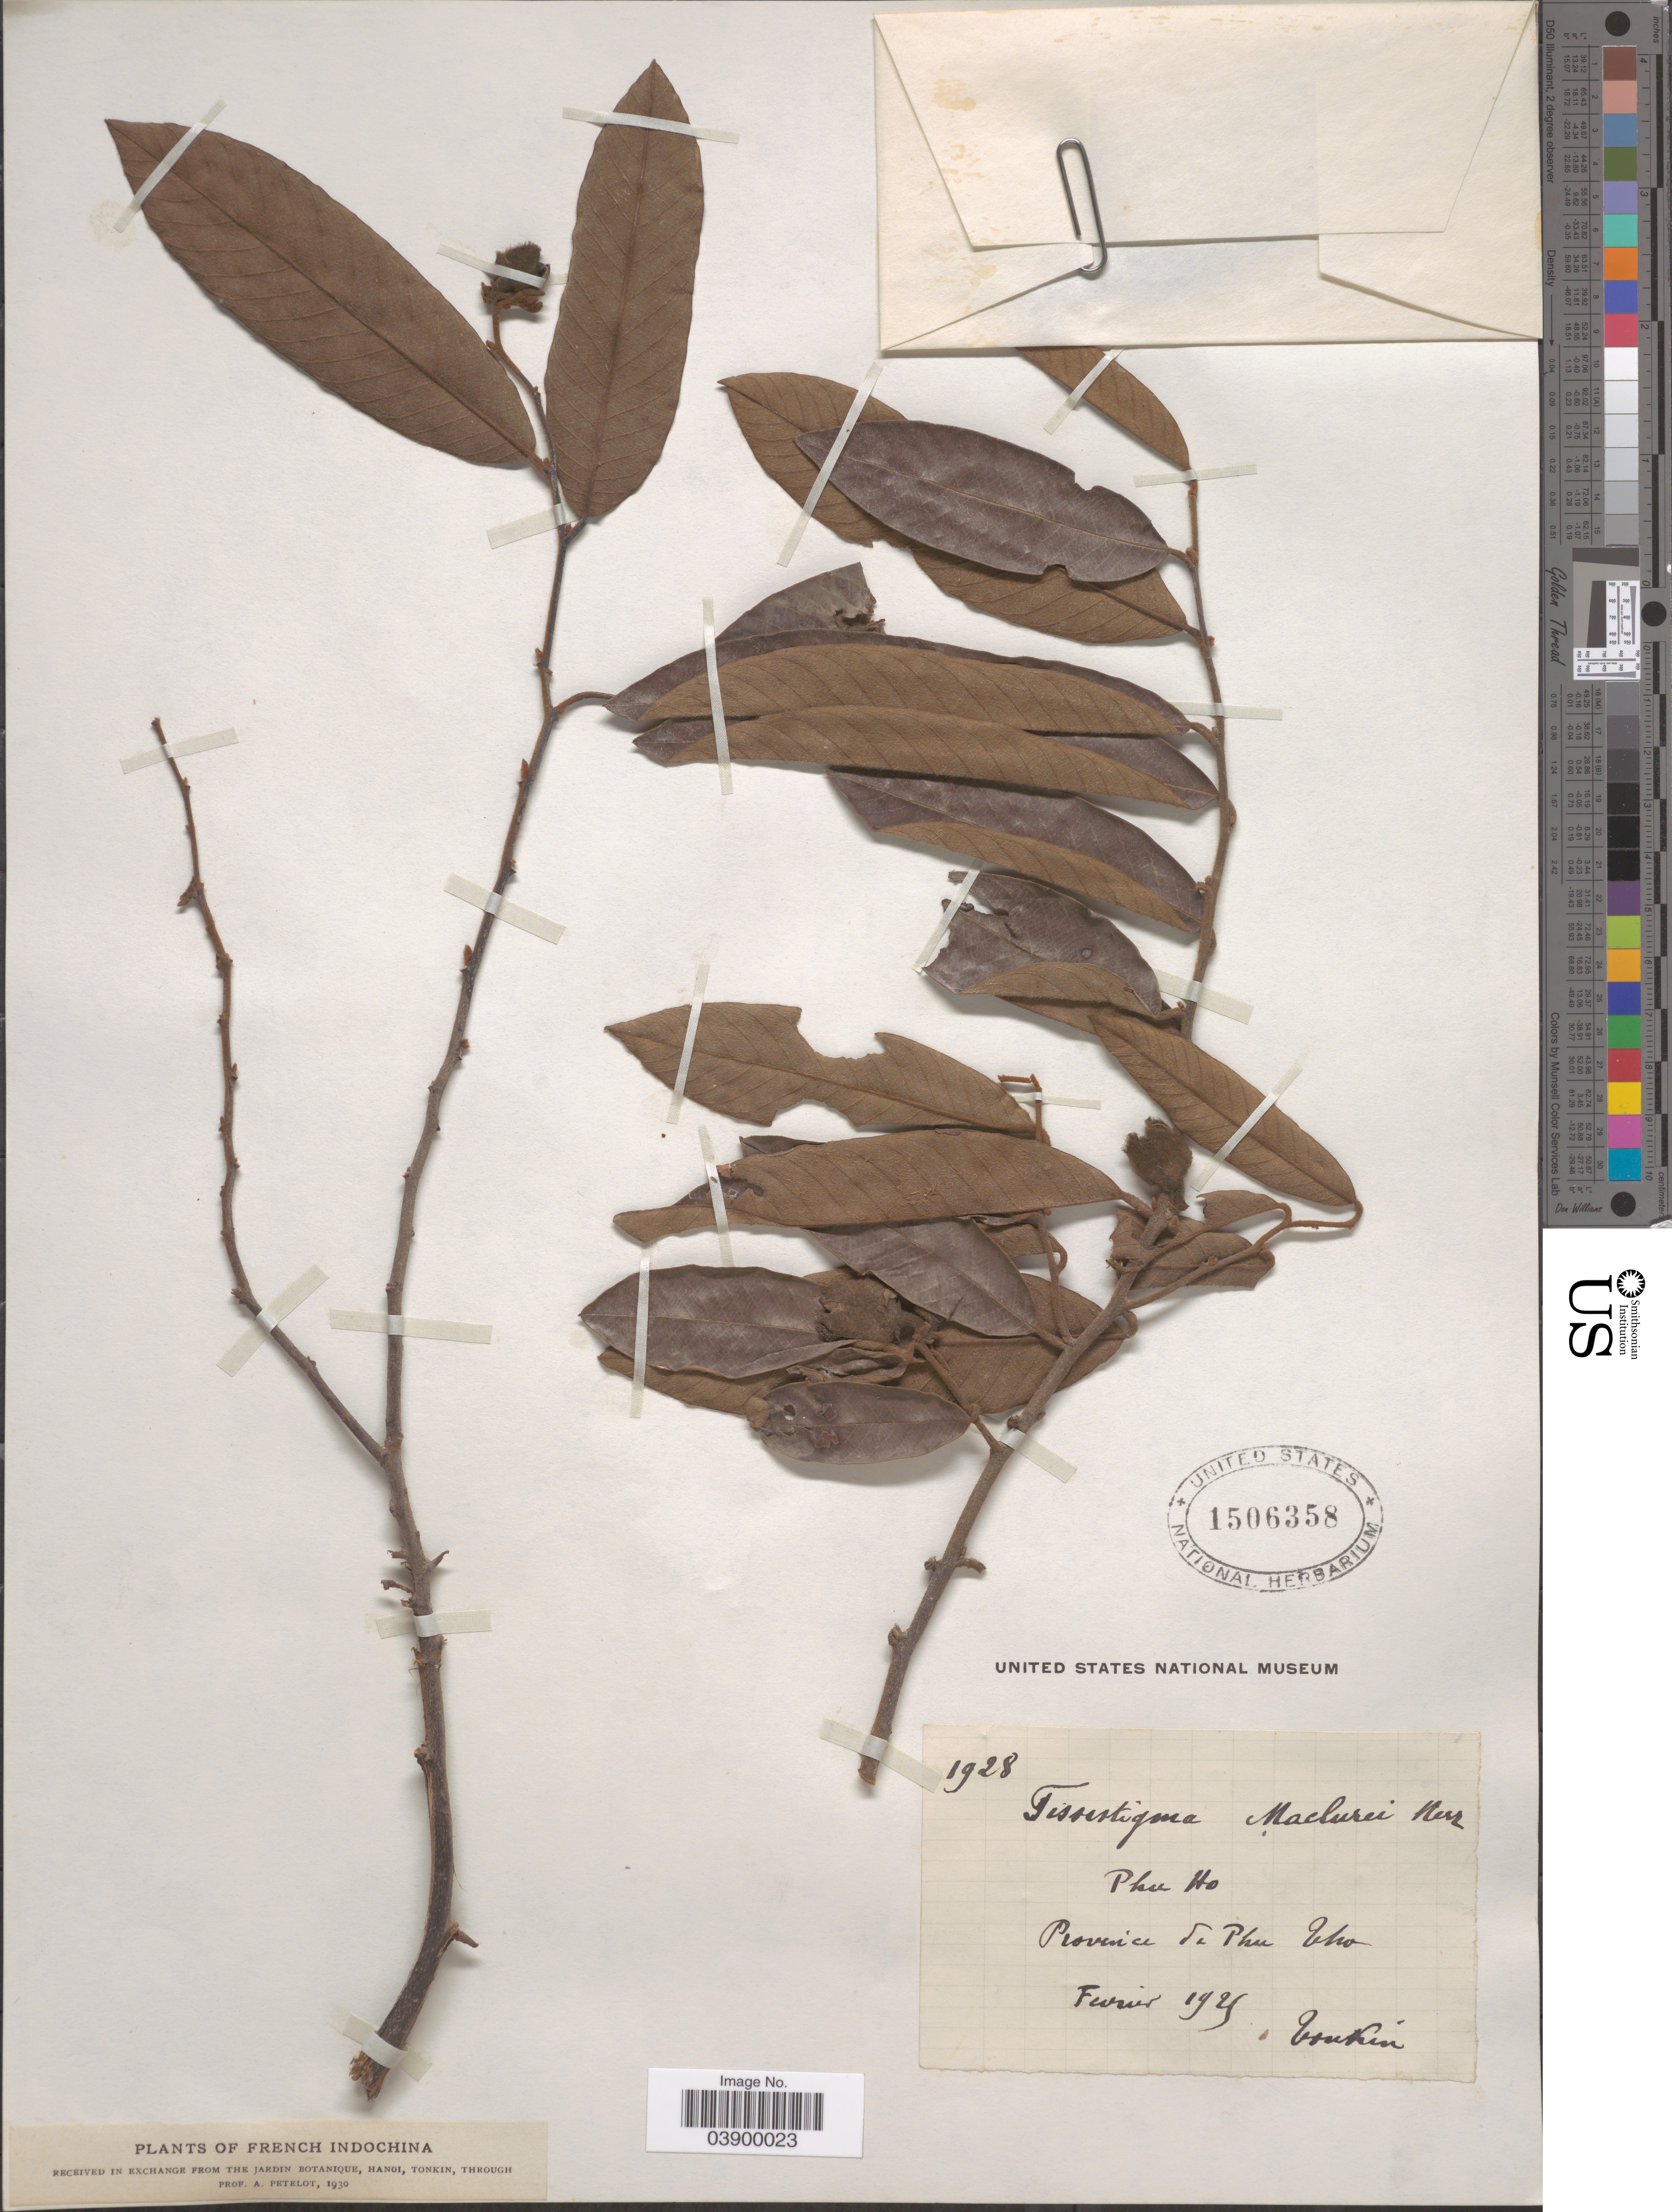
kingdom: Plantae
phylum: Tracheophyta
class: Magnoliopsida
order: Magnoliales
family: Annonaceae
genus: Fissistigma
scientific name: Fissistigma maclurei Merr. nom. illeg. hom.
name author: Merr.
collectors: P. A. Pételot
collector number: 1928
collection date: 1925-02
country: Vietnam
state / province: Phu Tho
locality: French Indochina. Phu Ho.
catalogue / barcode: US 1506358